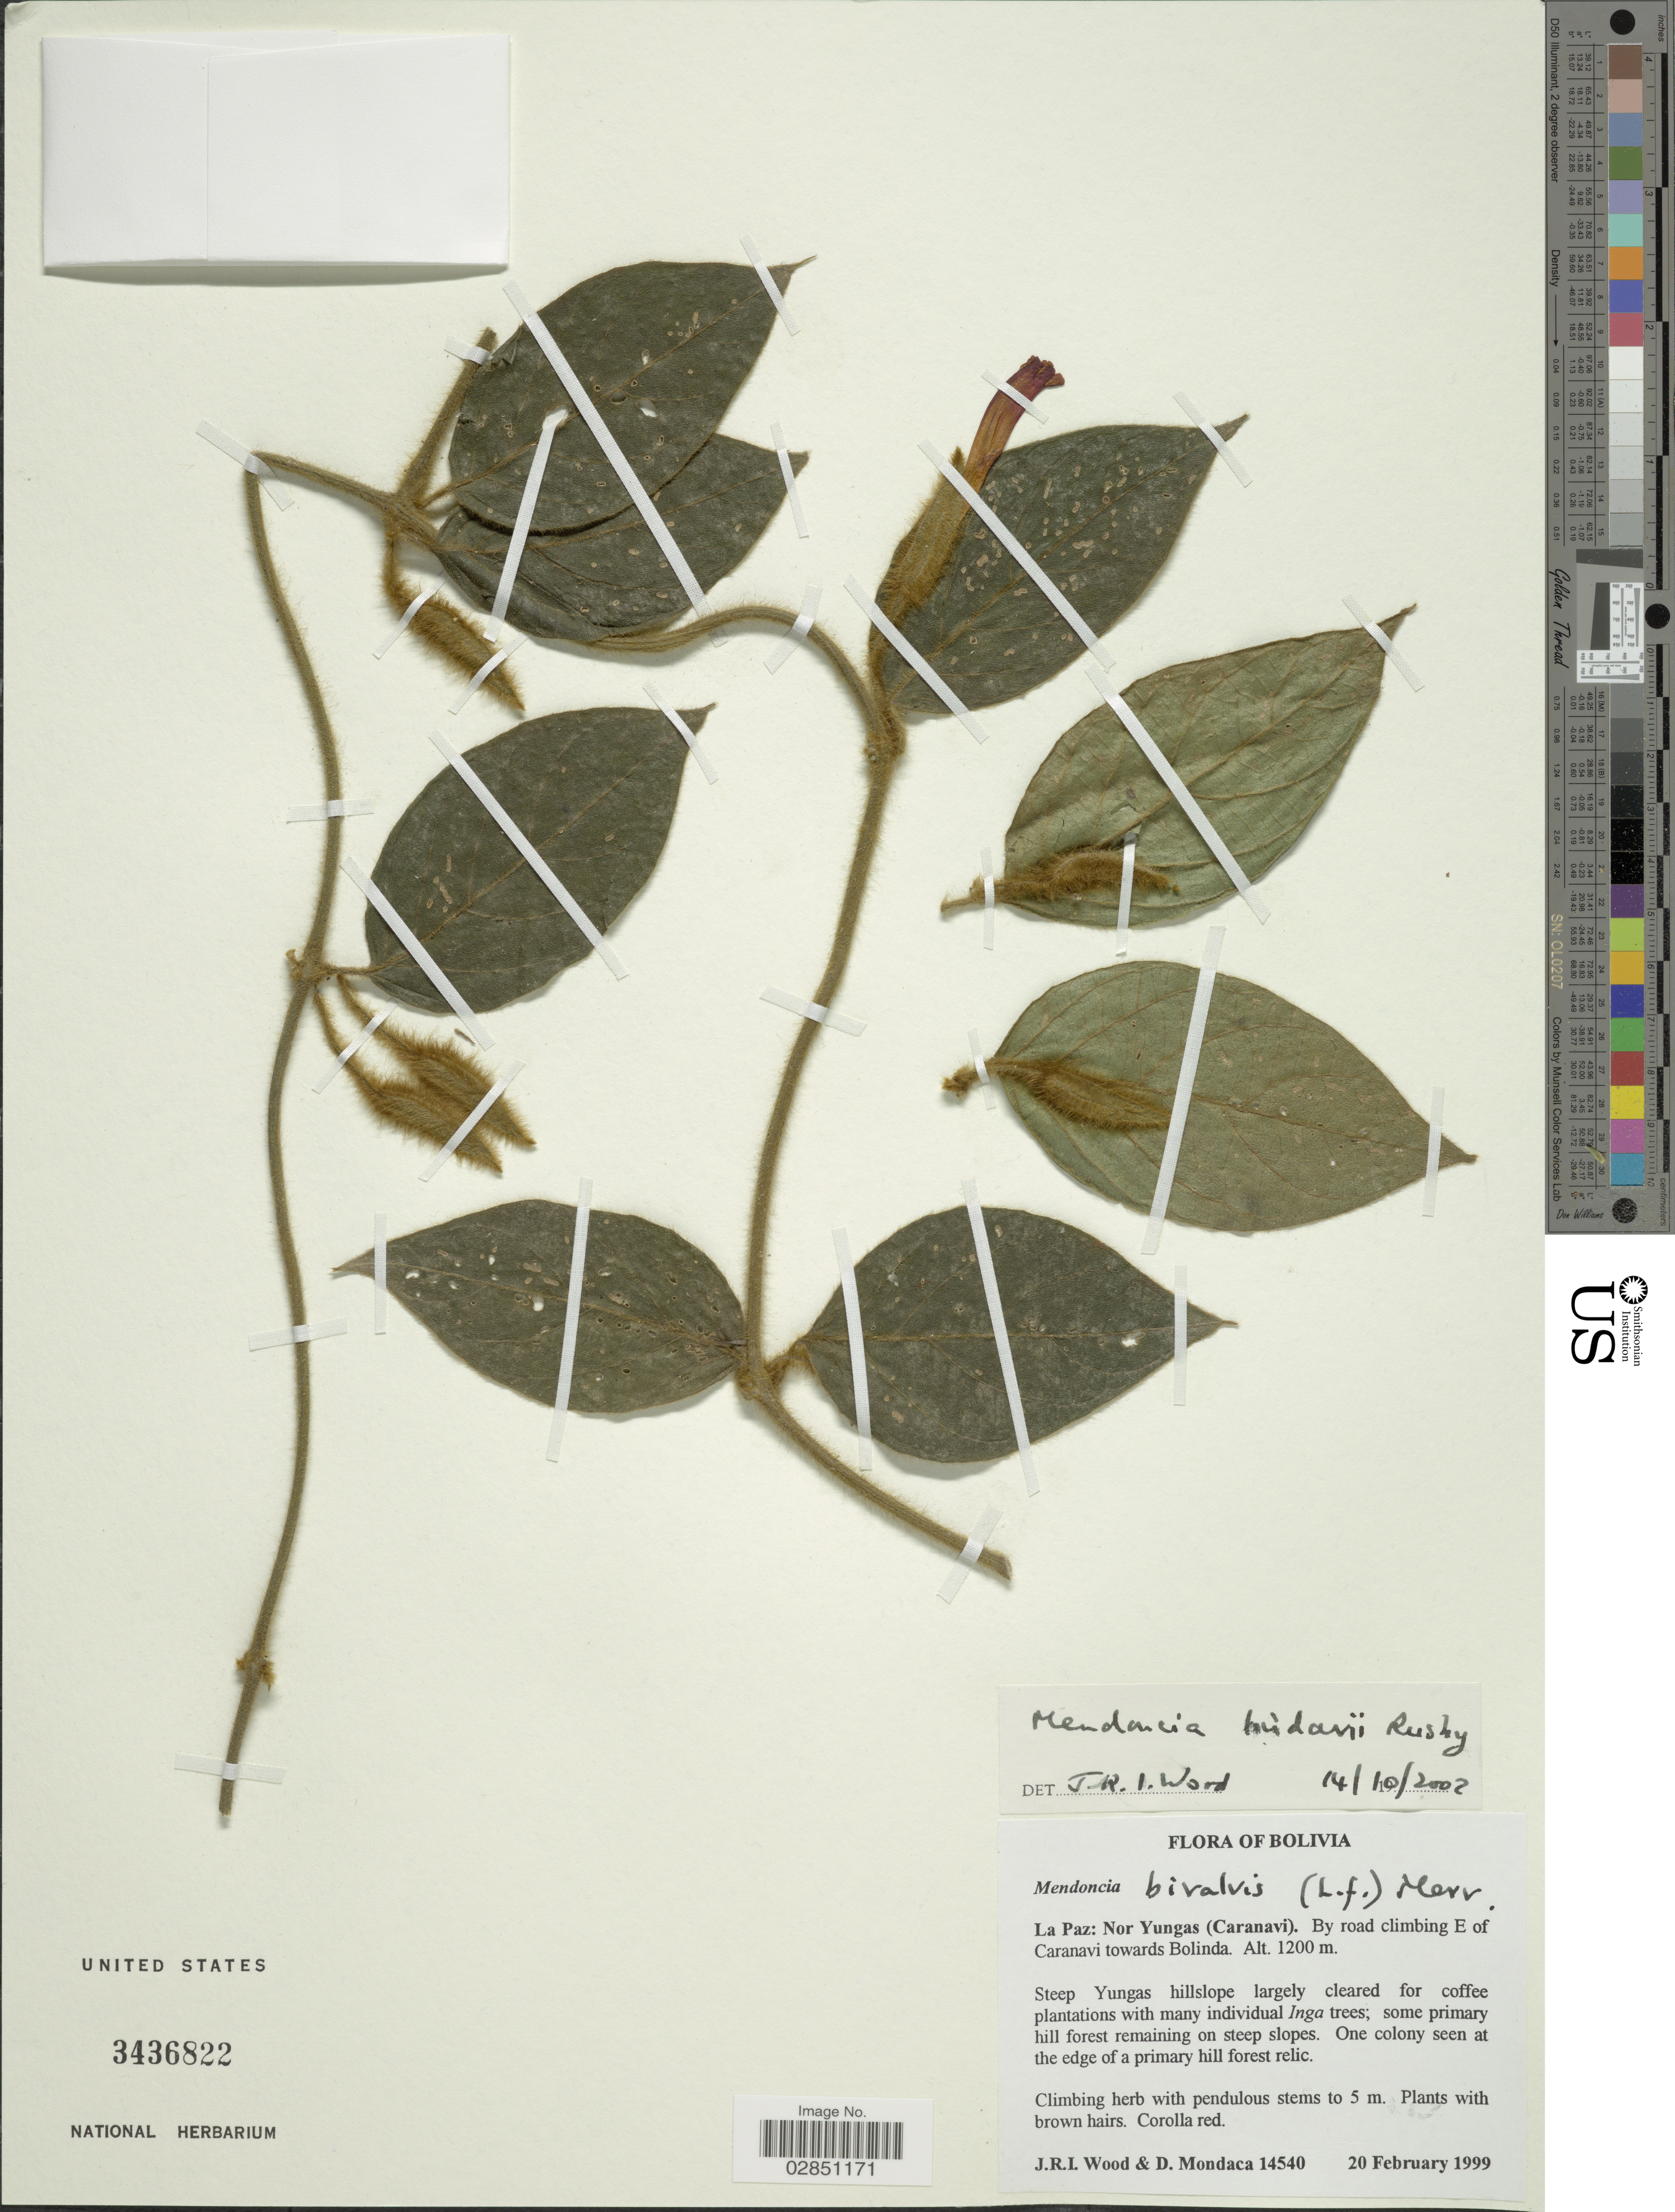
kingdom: Plantae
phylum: Tracheophyta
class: Magnoliopsida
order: Lamiales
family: Acanthaceae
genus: Mendoncia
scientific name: Mendoncia lindavii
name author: Rusby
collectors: J. R. I. Wood & D. Mondaca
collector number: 14540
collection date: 1999-02-20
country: Bolivia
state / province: La Paz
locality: Nor Yungas (Caranavi). By road climbing E of Caranavi towards Bolinda. Steep Yungas hillslope.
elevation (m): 1200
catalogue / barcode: US 3436822